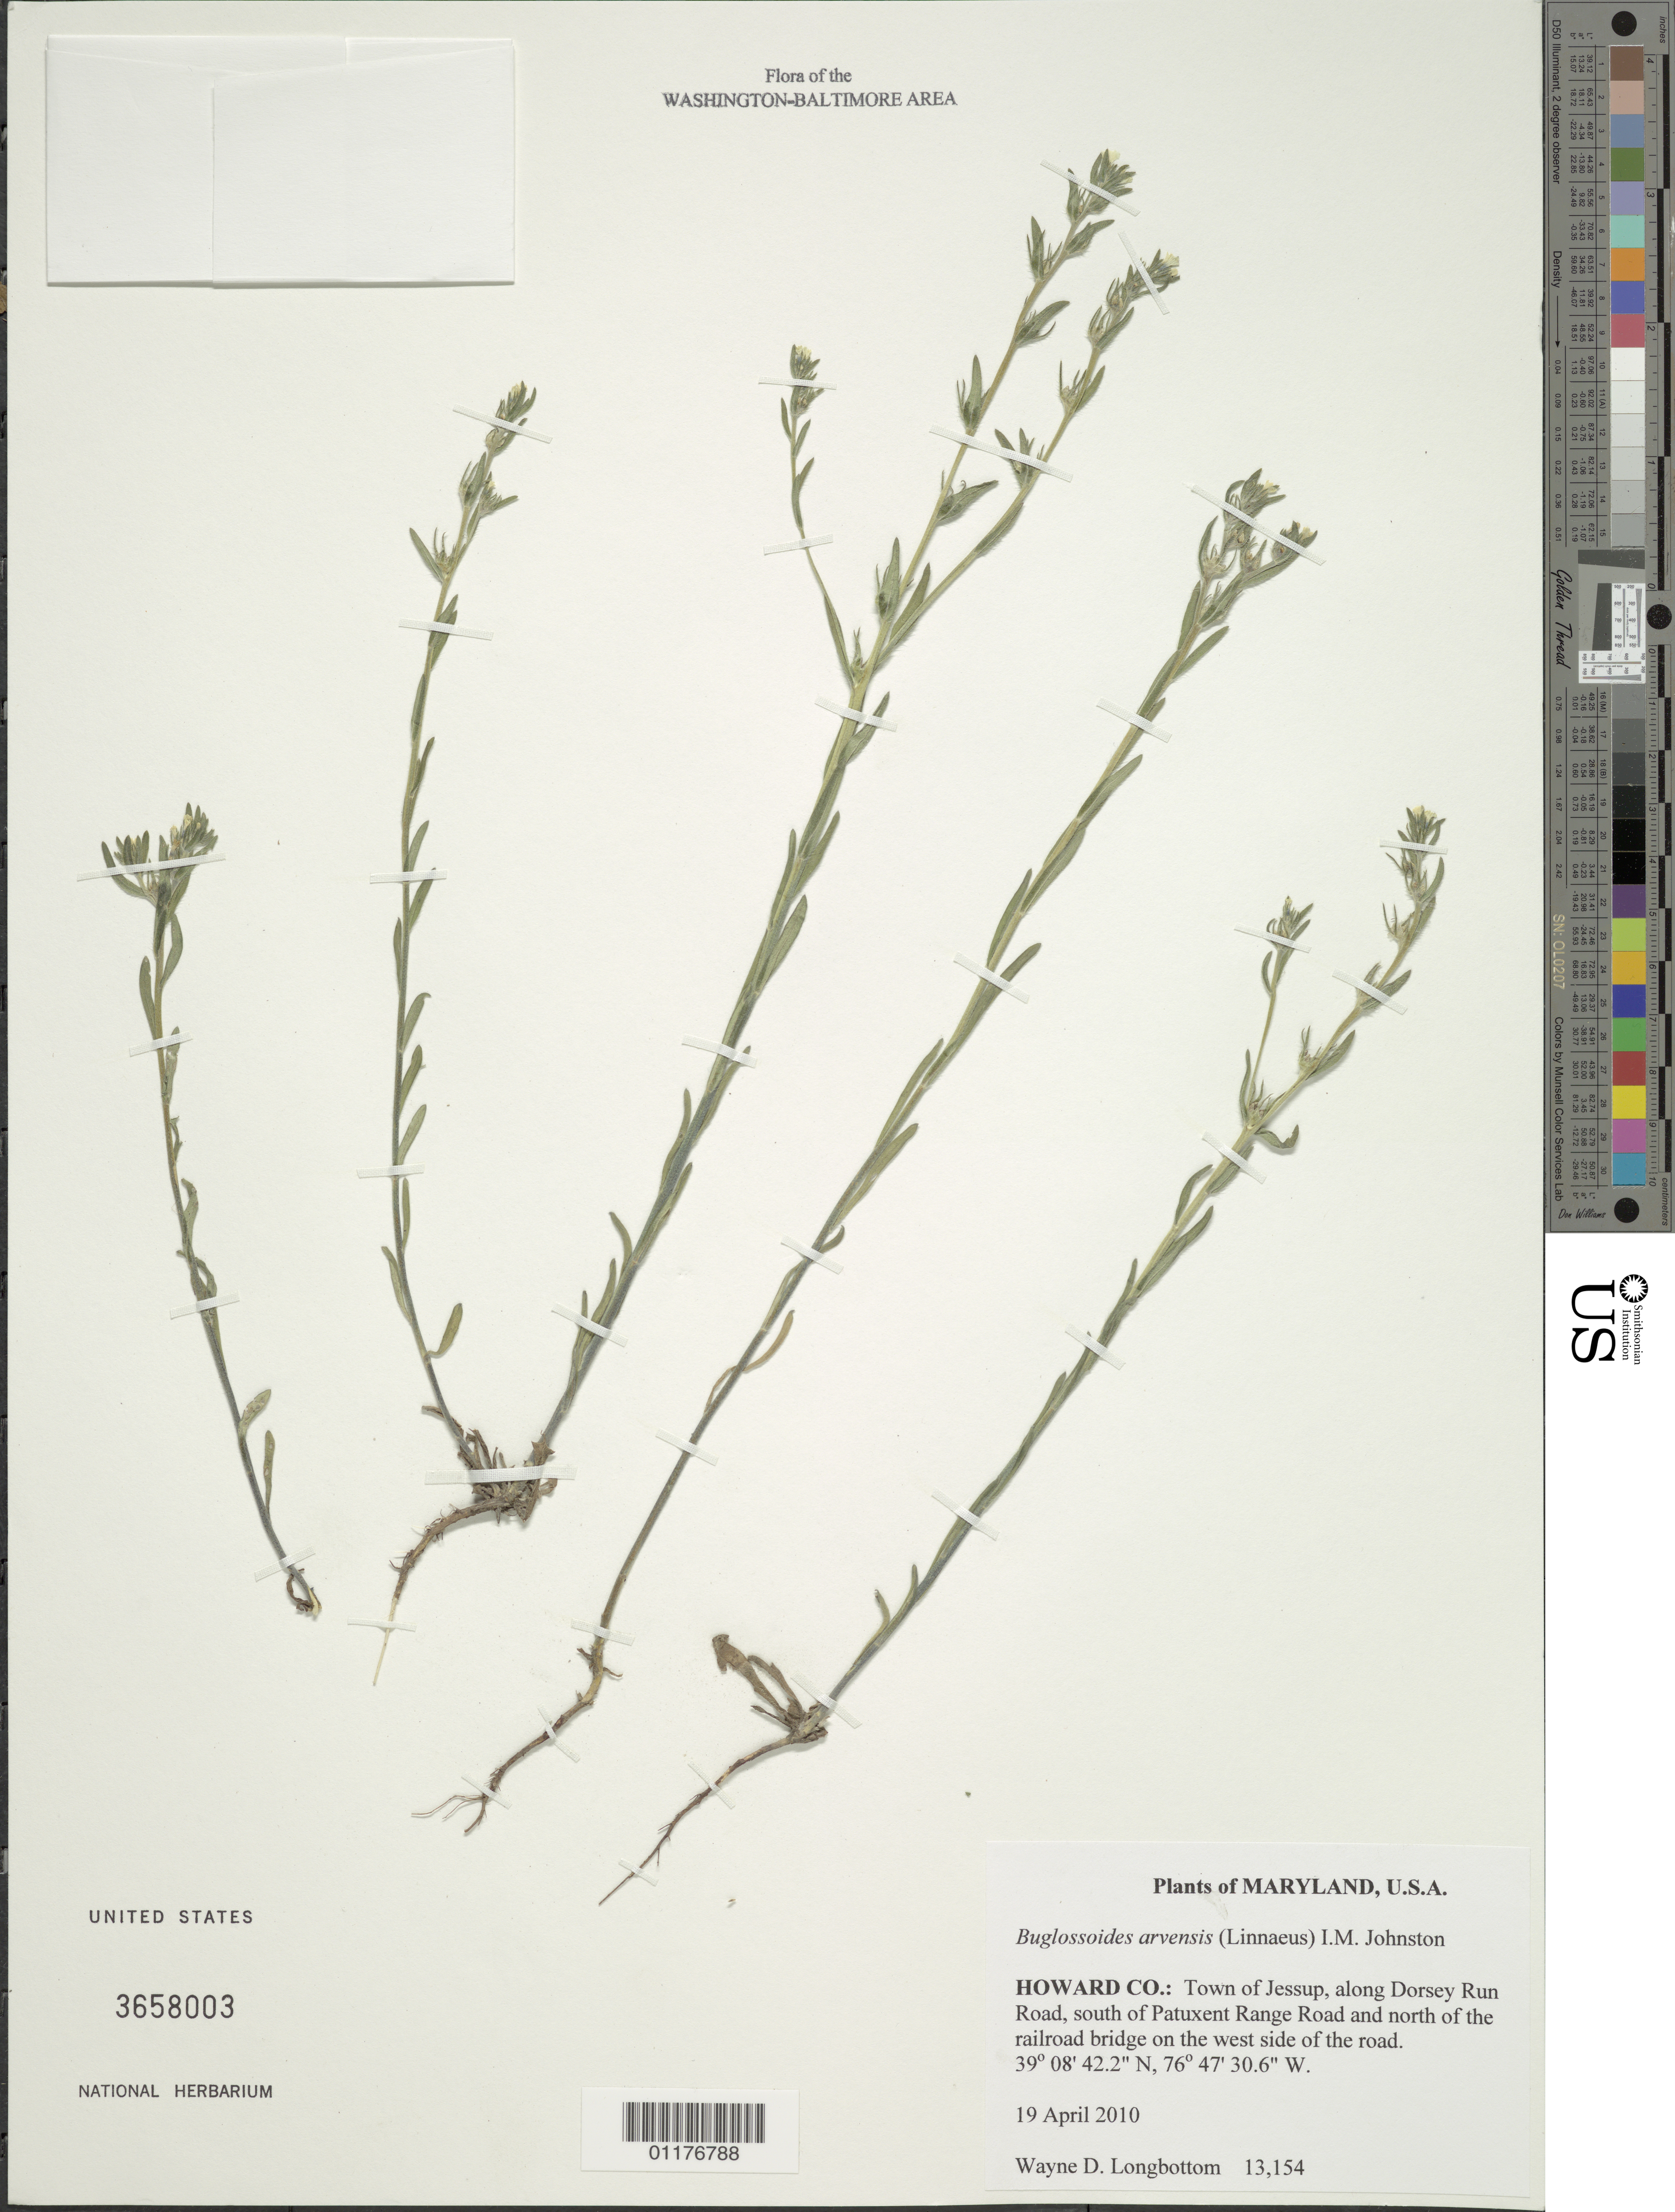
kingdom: Plantae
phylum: Tracheophyta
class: Magnoliopsida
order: Boraginales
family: Boraginaceae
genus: Buglossoides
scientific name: Buglossoides arvensis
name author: (L.) I.M. Johnst.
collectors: W. D. Longbottom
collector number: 13154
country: United States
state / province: Maryland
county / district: Howard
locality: Jessup, along Dorsey Run Road, S of Patuxent Range Road and N of the railroad bridge on the W side of the road.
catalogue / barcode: US 3658003